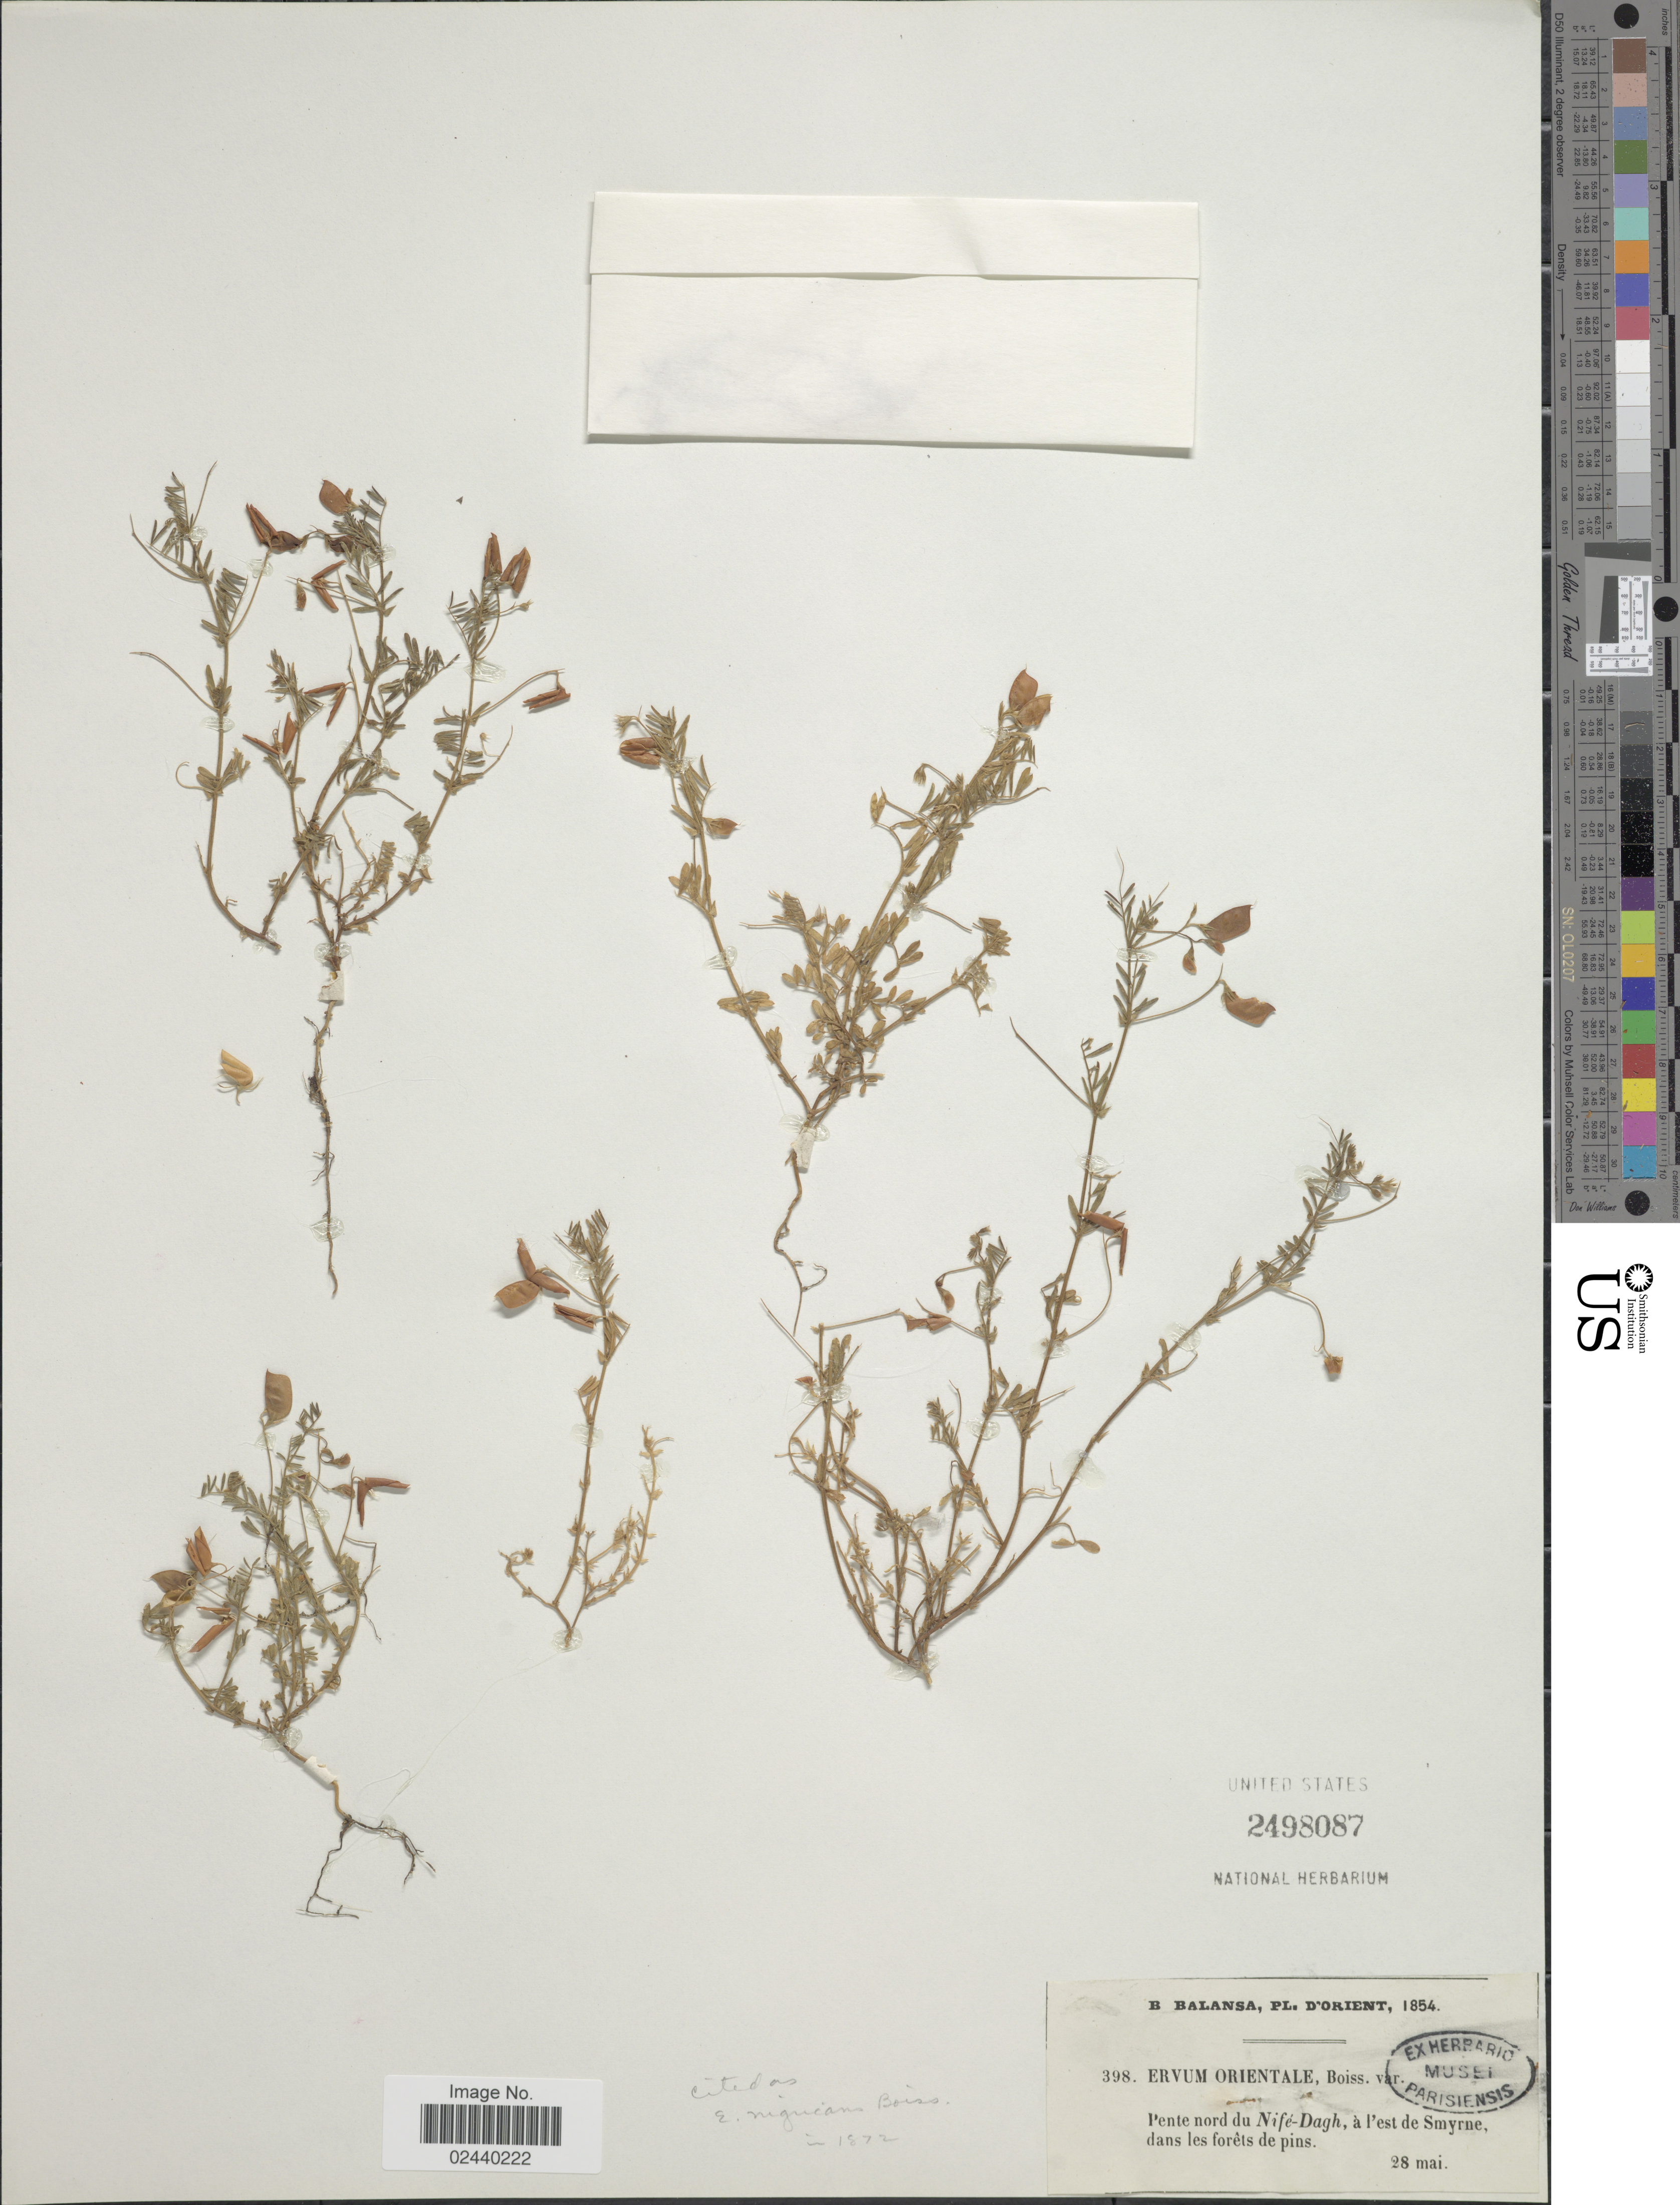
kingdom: Plantae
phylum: Tracheophyta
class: Magnoliopsida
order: Fabales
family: Fabaceae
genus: Vicia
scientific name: Vicia lentoides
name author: (Ten.) Coss. & Germ.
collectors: B. Balansa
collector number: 398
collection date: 1854-05-28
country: Turkey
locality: D'Orient, l'ente nord du Nife-Dagh, a l'est de Smyrne, dans les forets de pins.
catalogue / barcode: US 2498087